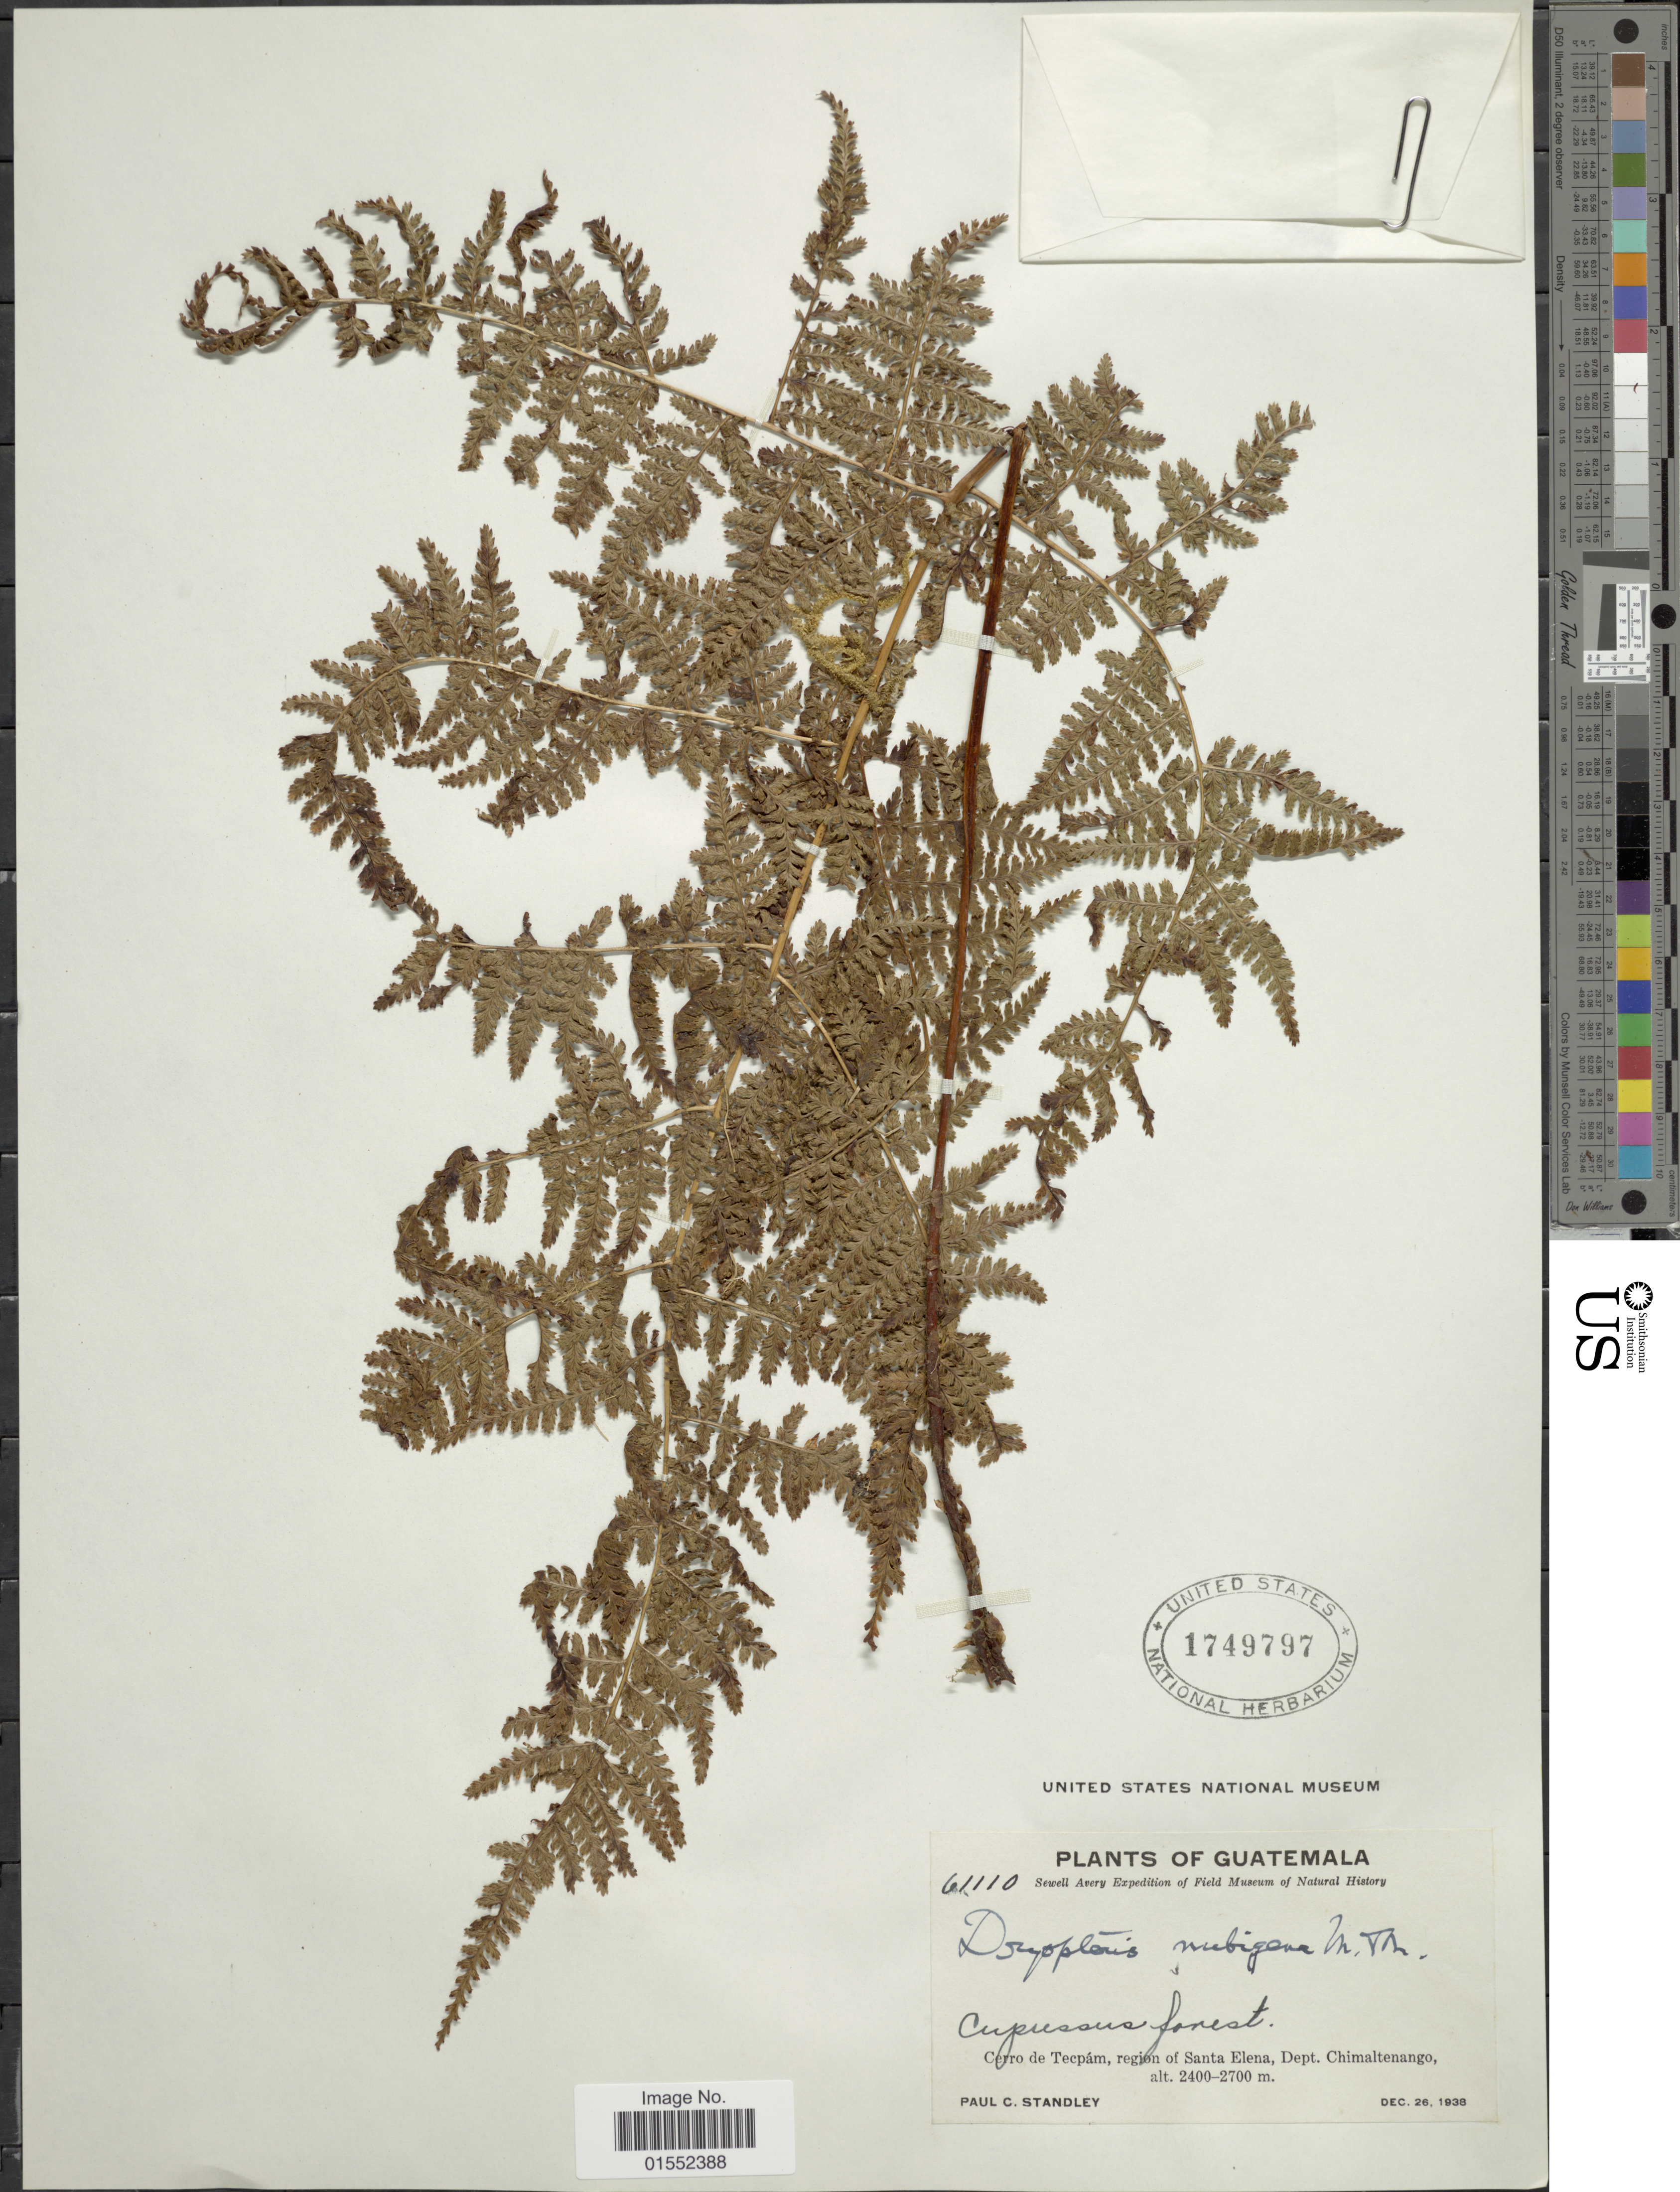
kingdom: Plantae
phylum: Tracheophyta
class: Polypodiopsida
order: Polypodiales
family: Dryopteridaceae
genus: Dryopteris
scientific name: Dryopteris nubigena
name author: Maxon & C.V. Morton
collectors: P. C. Standley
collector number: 61110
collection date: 1938-12-26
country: Guatemala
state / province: Chimaltenango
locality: Cupussus forest, Cerro de Tecpám, region of Santa Elena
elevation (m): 2400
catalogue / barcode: US 1749797